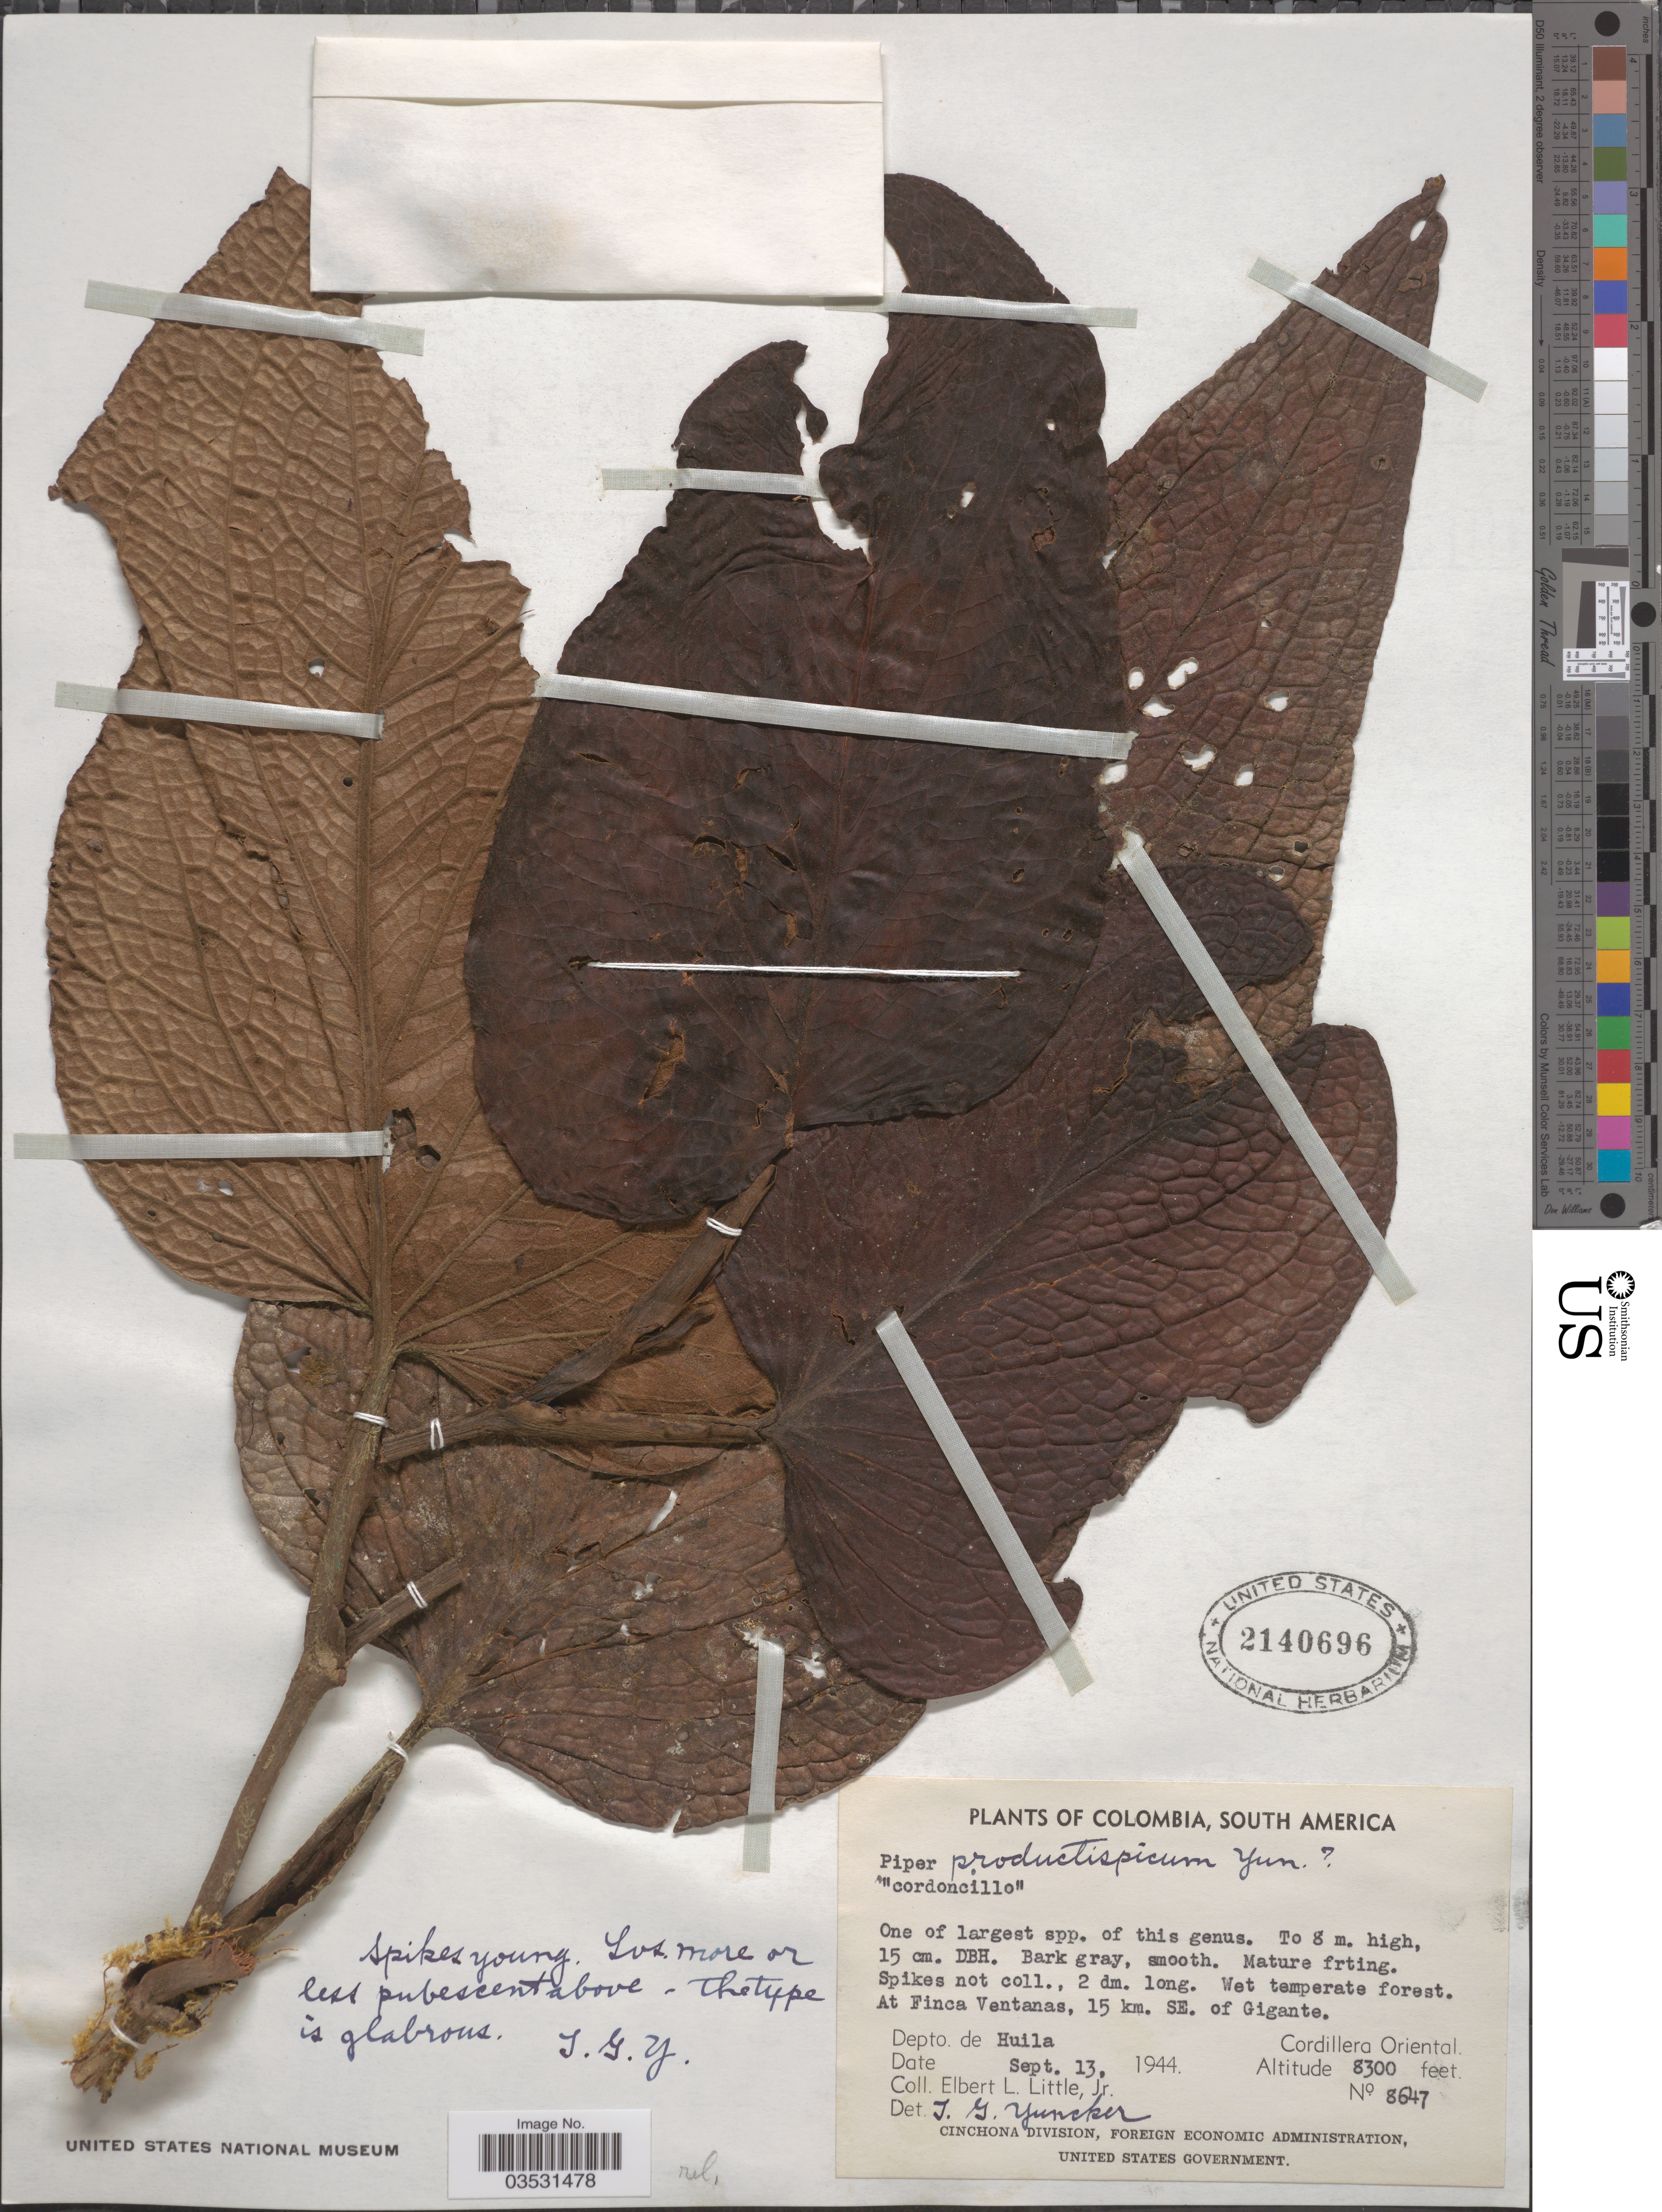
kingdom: Plantae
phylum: Tracheophyta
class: Magnoliopsida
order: Piperales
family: Piperaceae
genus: Piper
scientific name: Piper productispicum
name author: Yunck.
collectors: E. L. Little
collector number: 8647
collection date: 1944-09-13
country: Colombia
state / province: Huila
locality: At Finca Ventanas, 15 km. SE. of Gigante. Depto. de Huila. Cordillera Oriental.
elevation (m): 2530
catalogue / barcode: US 2140696